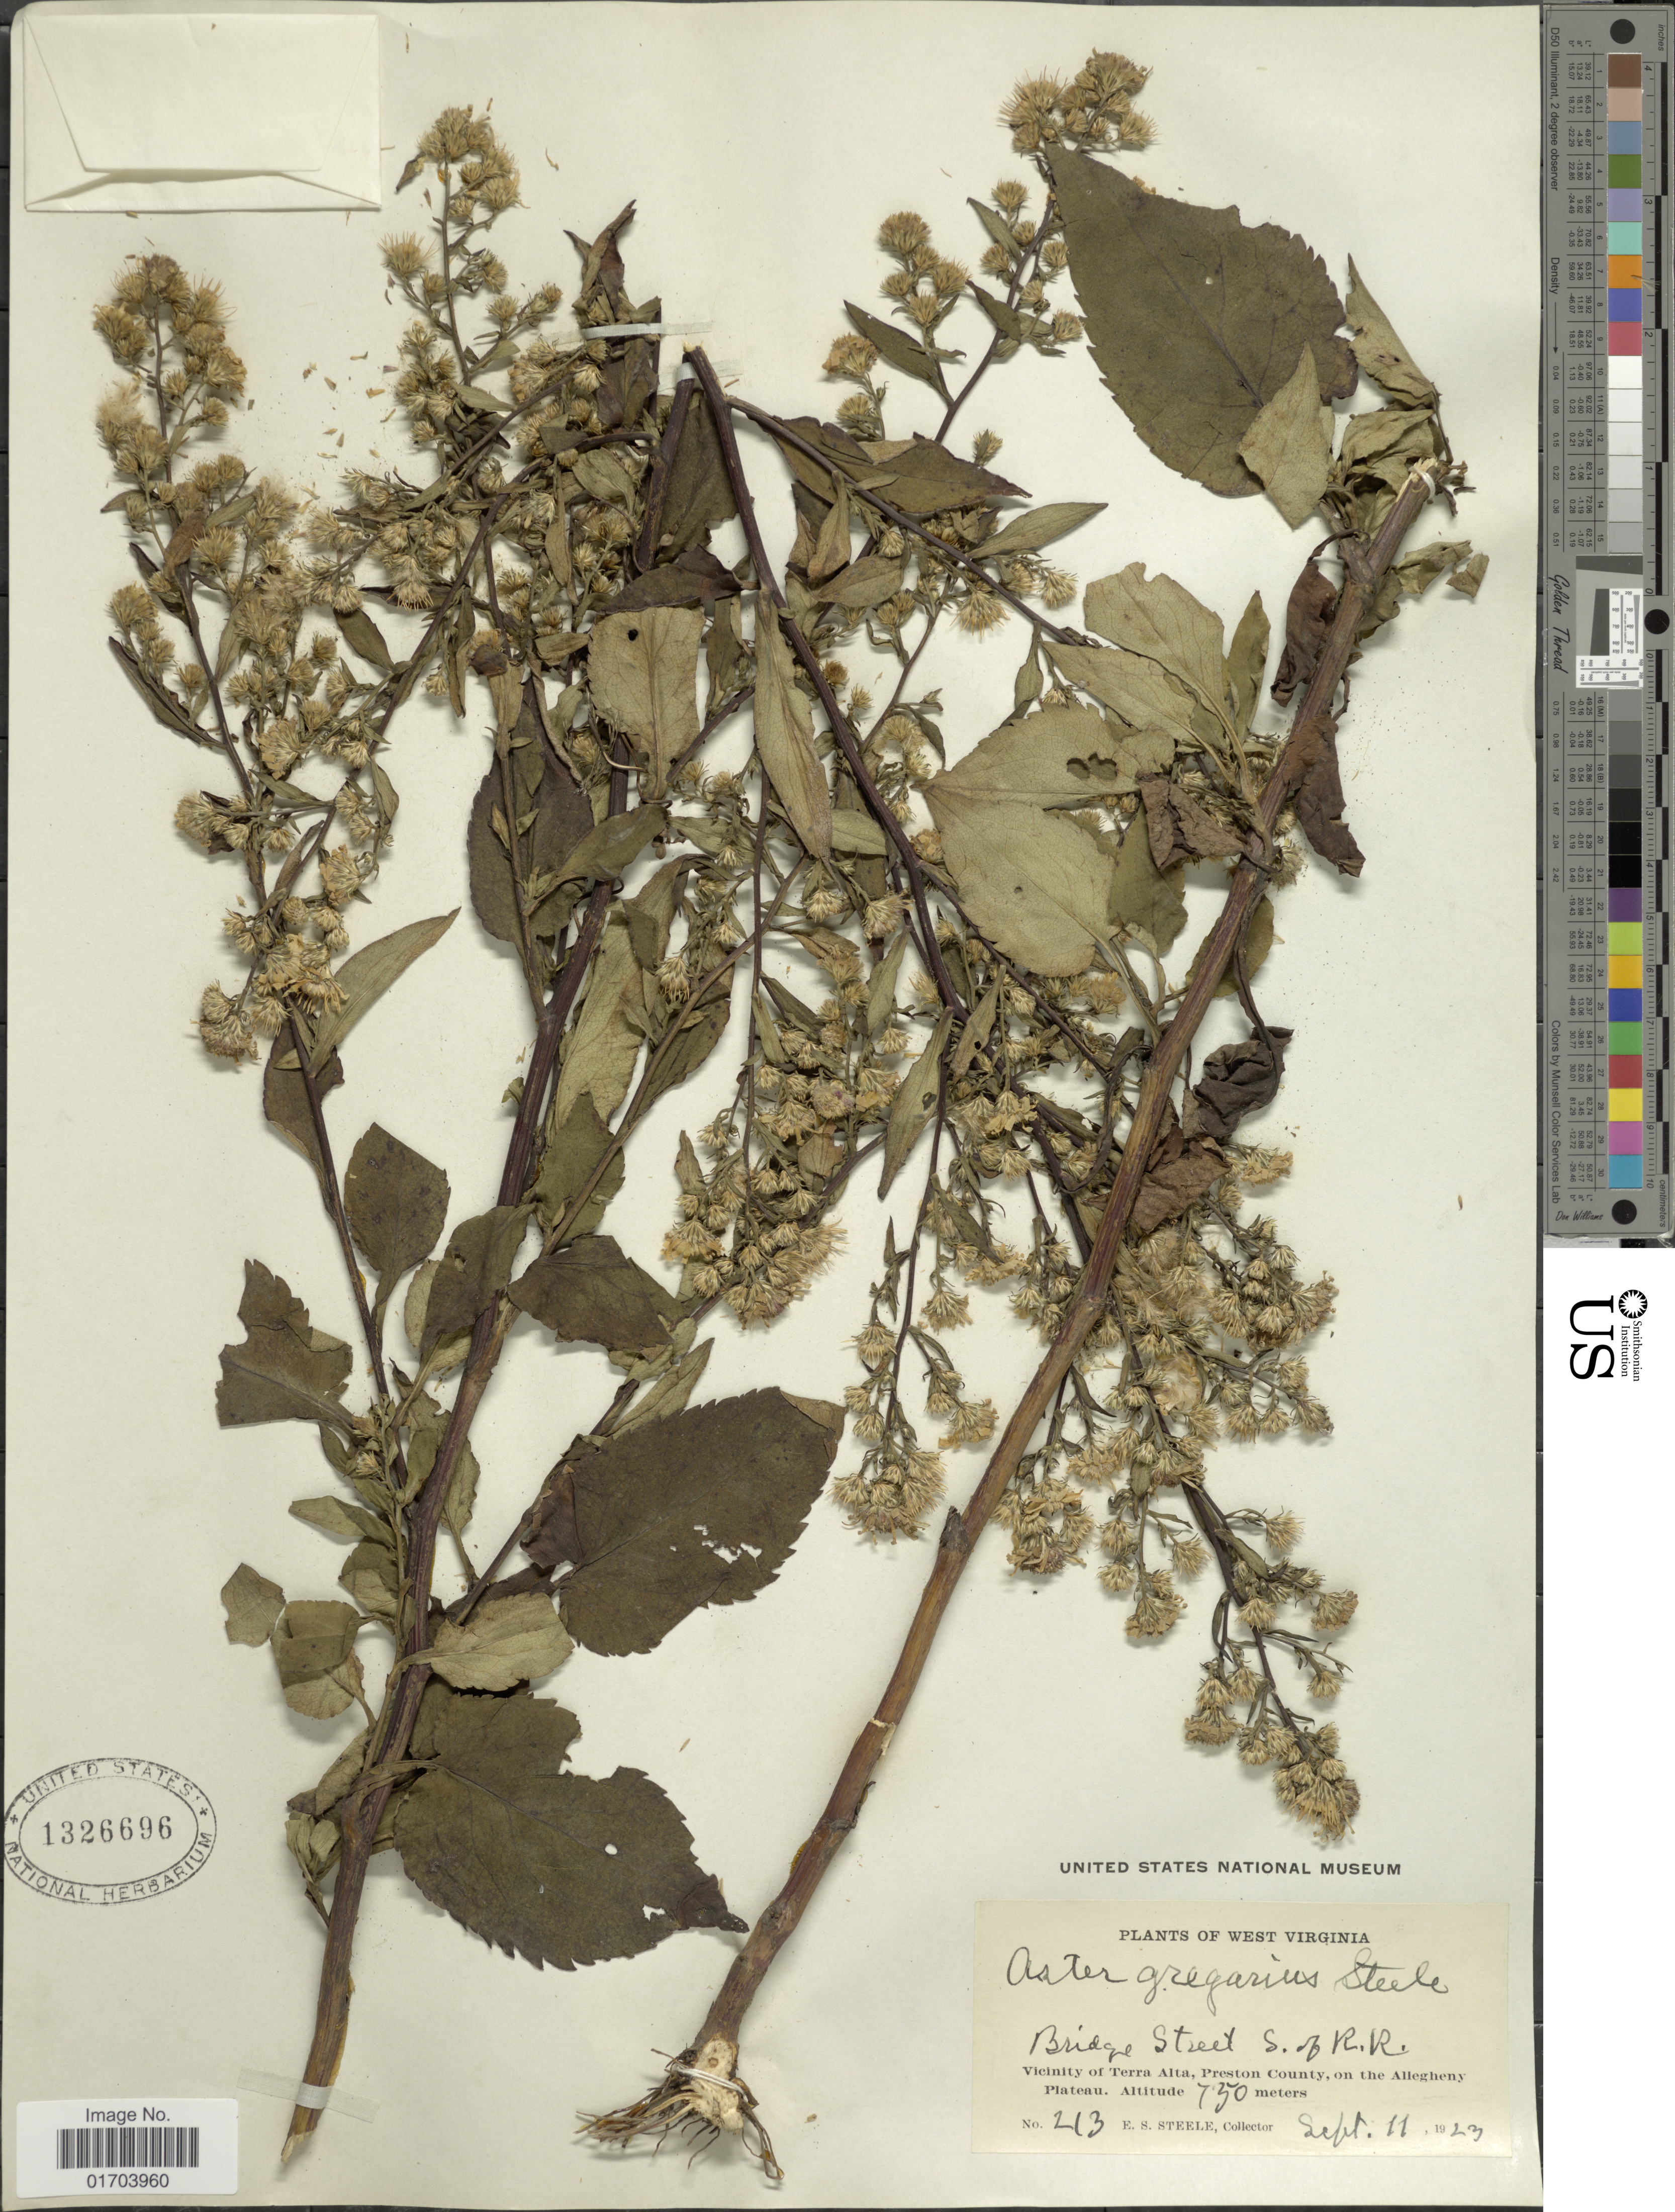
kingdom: Plantae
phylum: Tracheophyta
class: Magnoliopsida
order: Asterales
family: Asteraceae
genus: Aster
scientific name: Aster gregarius E.S. Steele sp. nov. ined.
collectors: E. Steele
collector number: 213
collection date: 1923-09-11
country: United States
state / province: West Virginia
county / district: Preston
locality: Bridge Street S. of R. R., Vicinity of Terra Alta, Preston County, on the Allegheny Plateau.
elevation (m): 750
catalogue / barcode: US 1326696